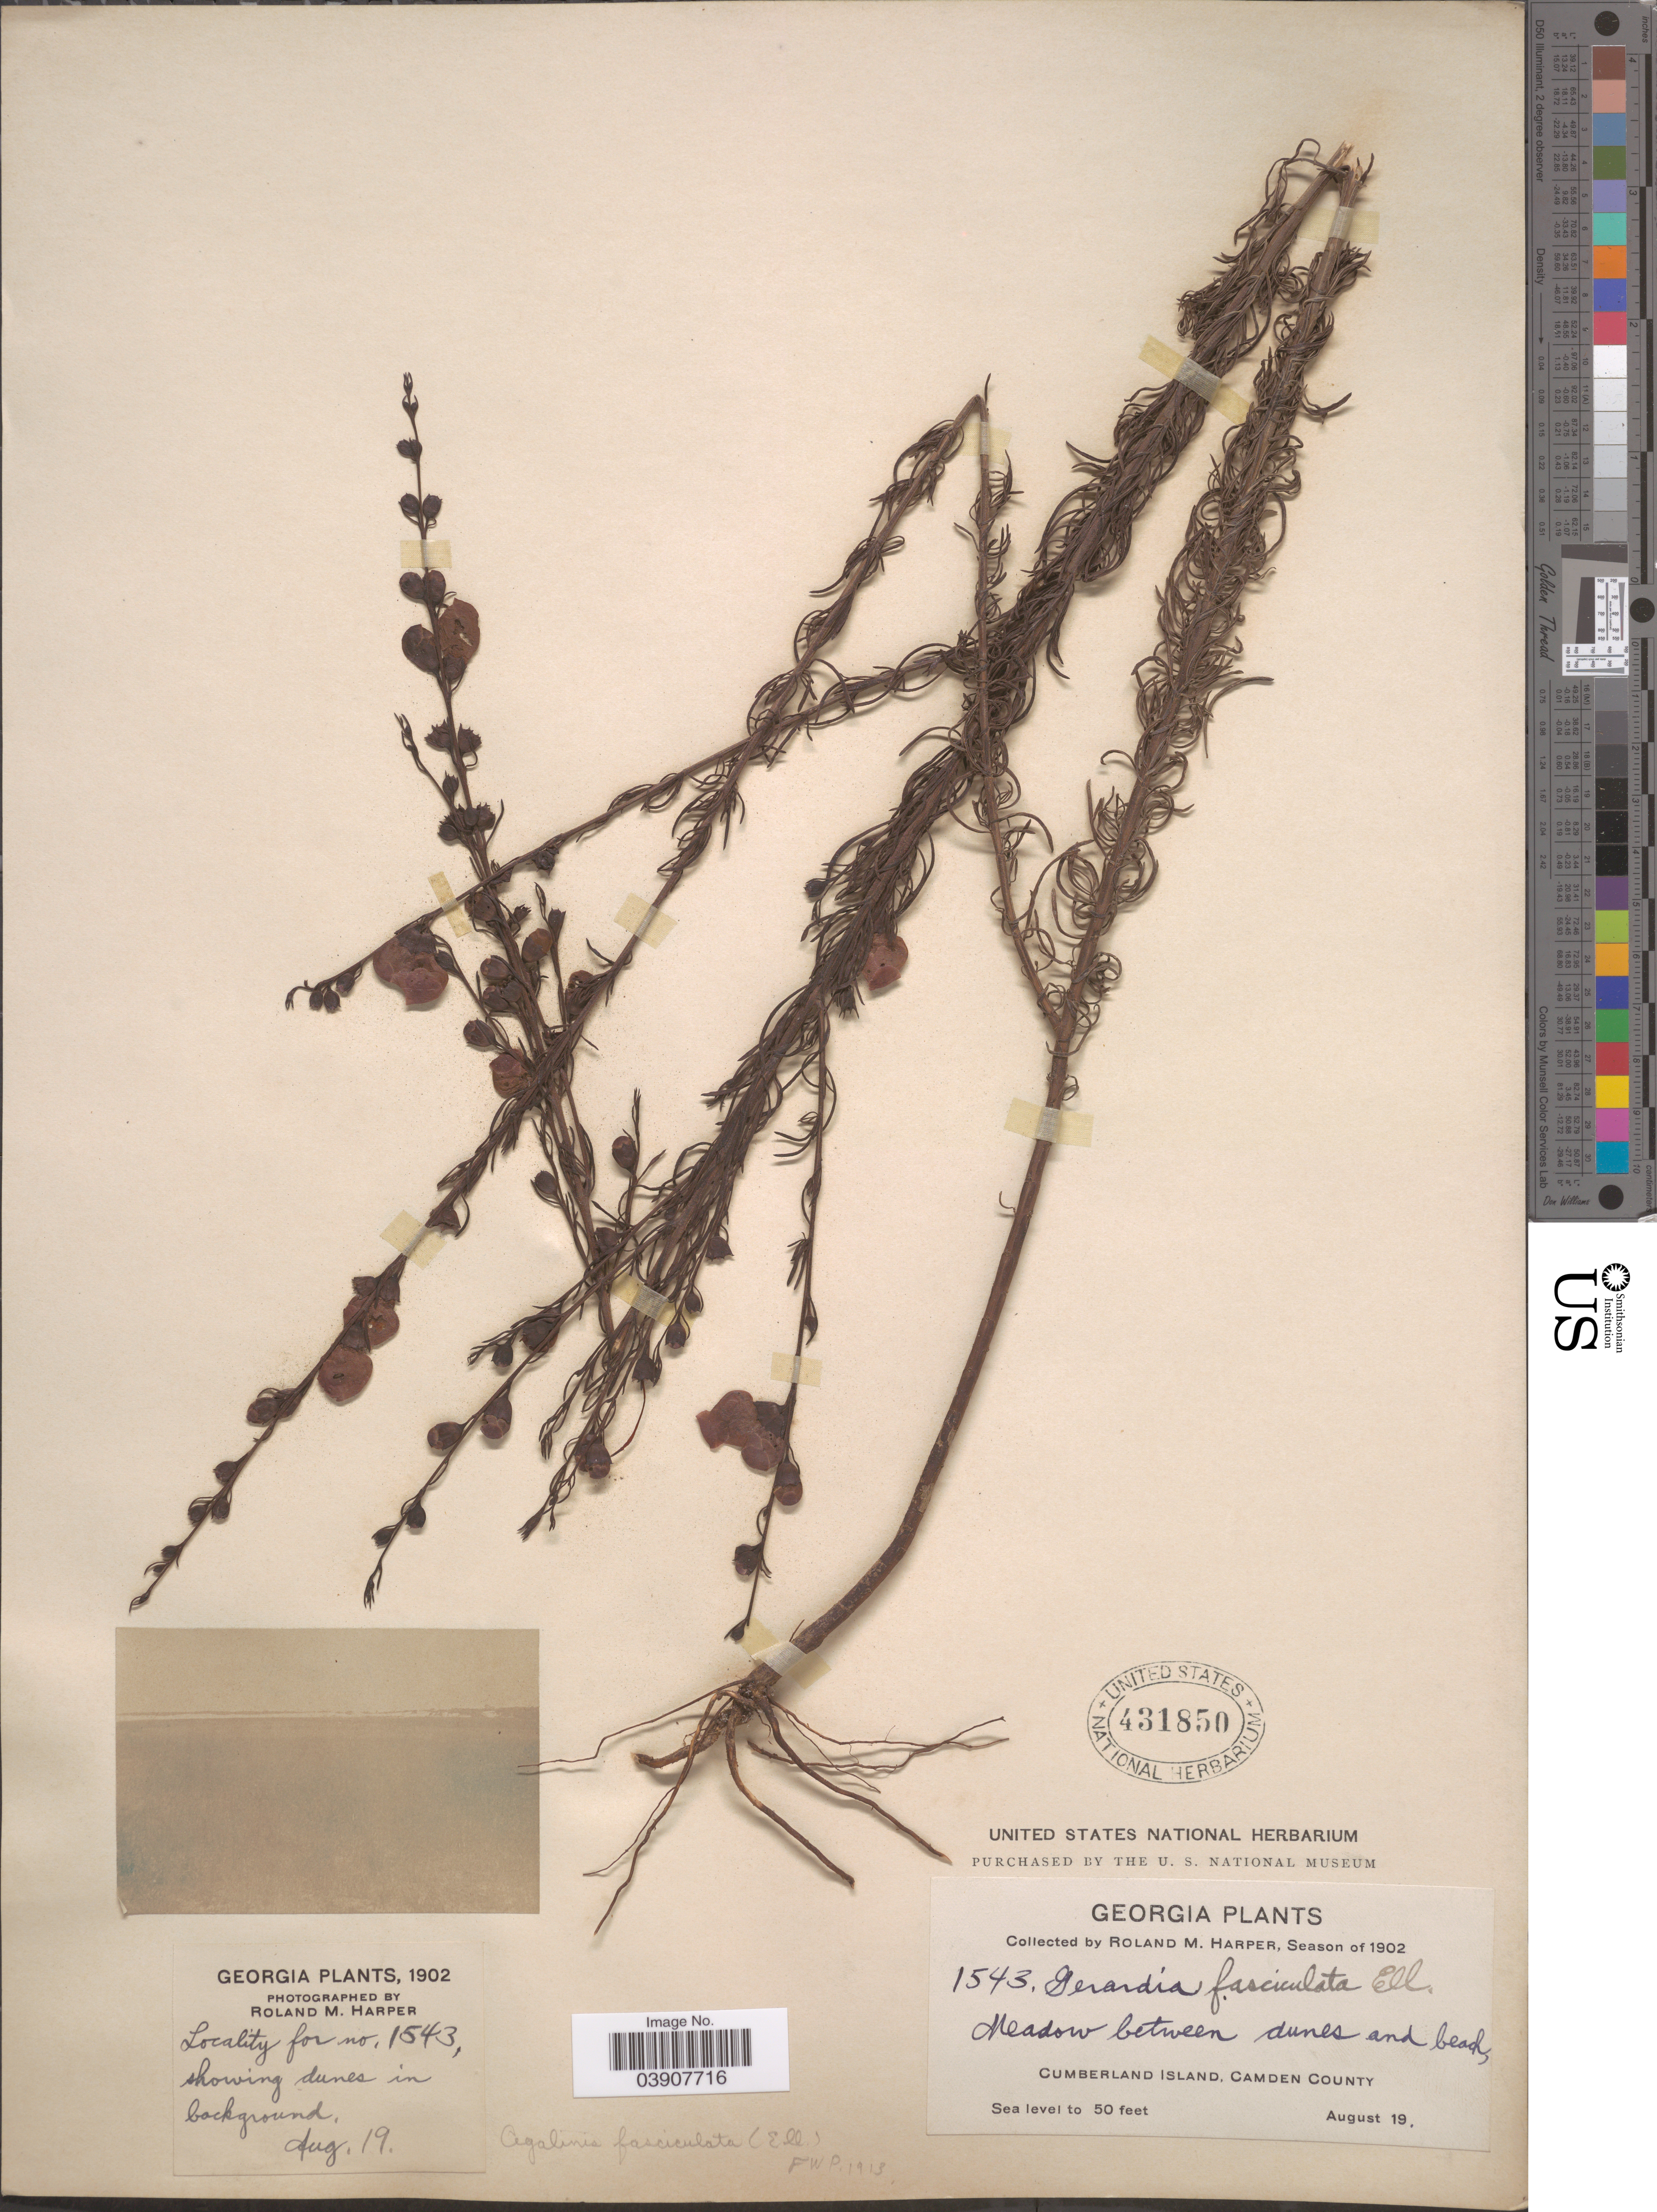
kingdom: Plantae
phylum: Tracheophyta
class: Magnoliopsida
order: Lamiales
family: Orobanchaceae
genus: Agalinis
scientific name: Agalinis fasciculata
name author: (Elliott) Raf.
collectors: R. M. Harper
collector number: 1543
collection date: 1902-08-19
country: United States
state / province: Georgia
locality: Cumberland Island, Camden County.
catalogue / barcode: US 431850